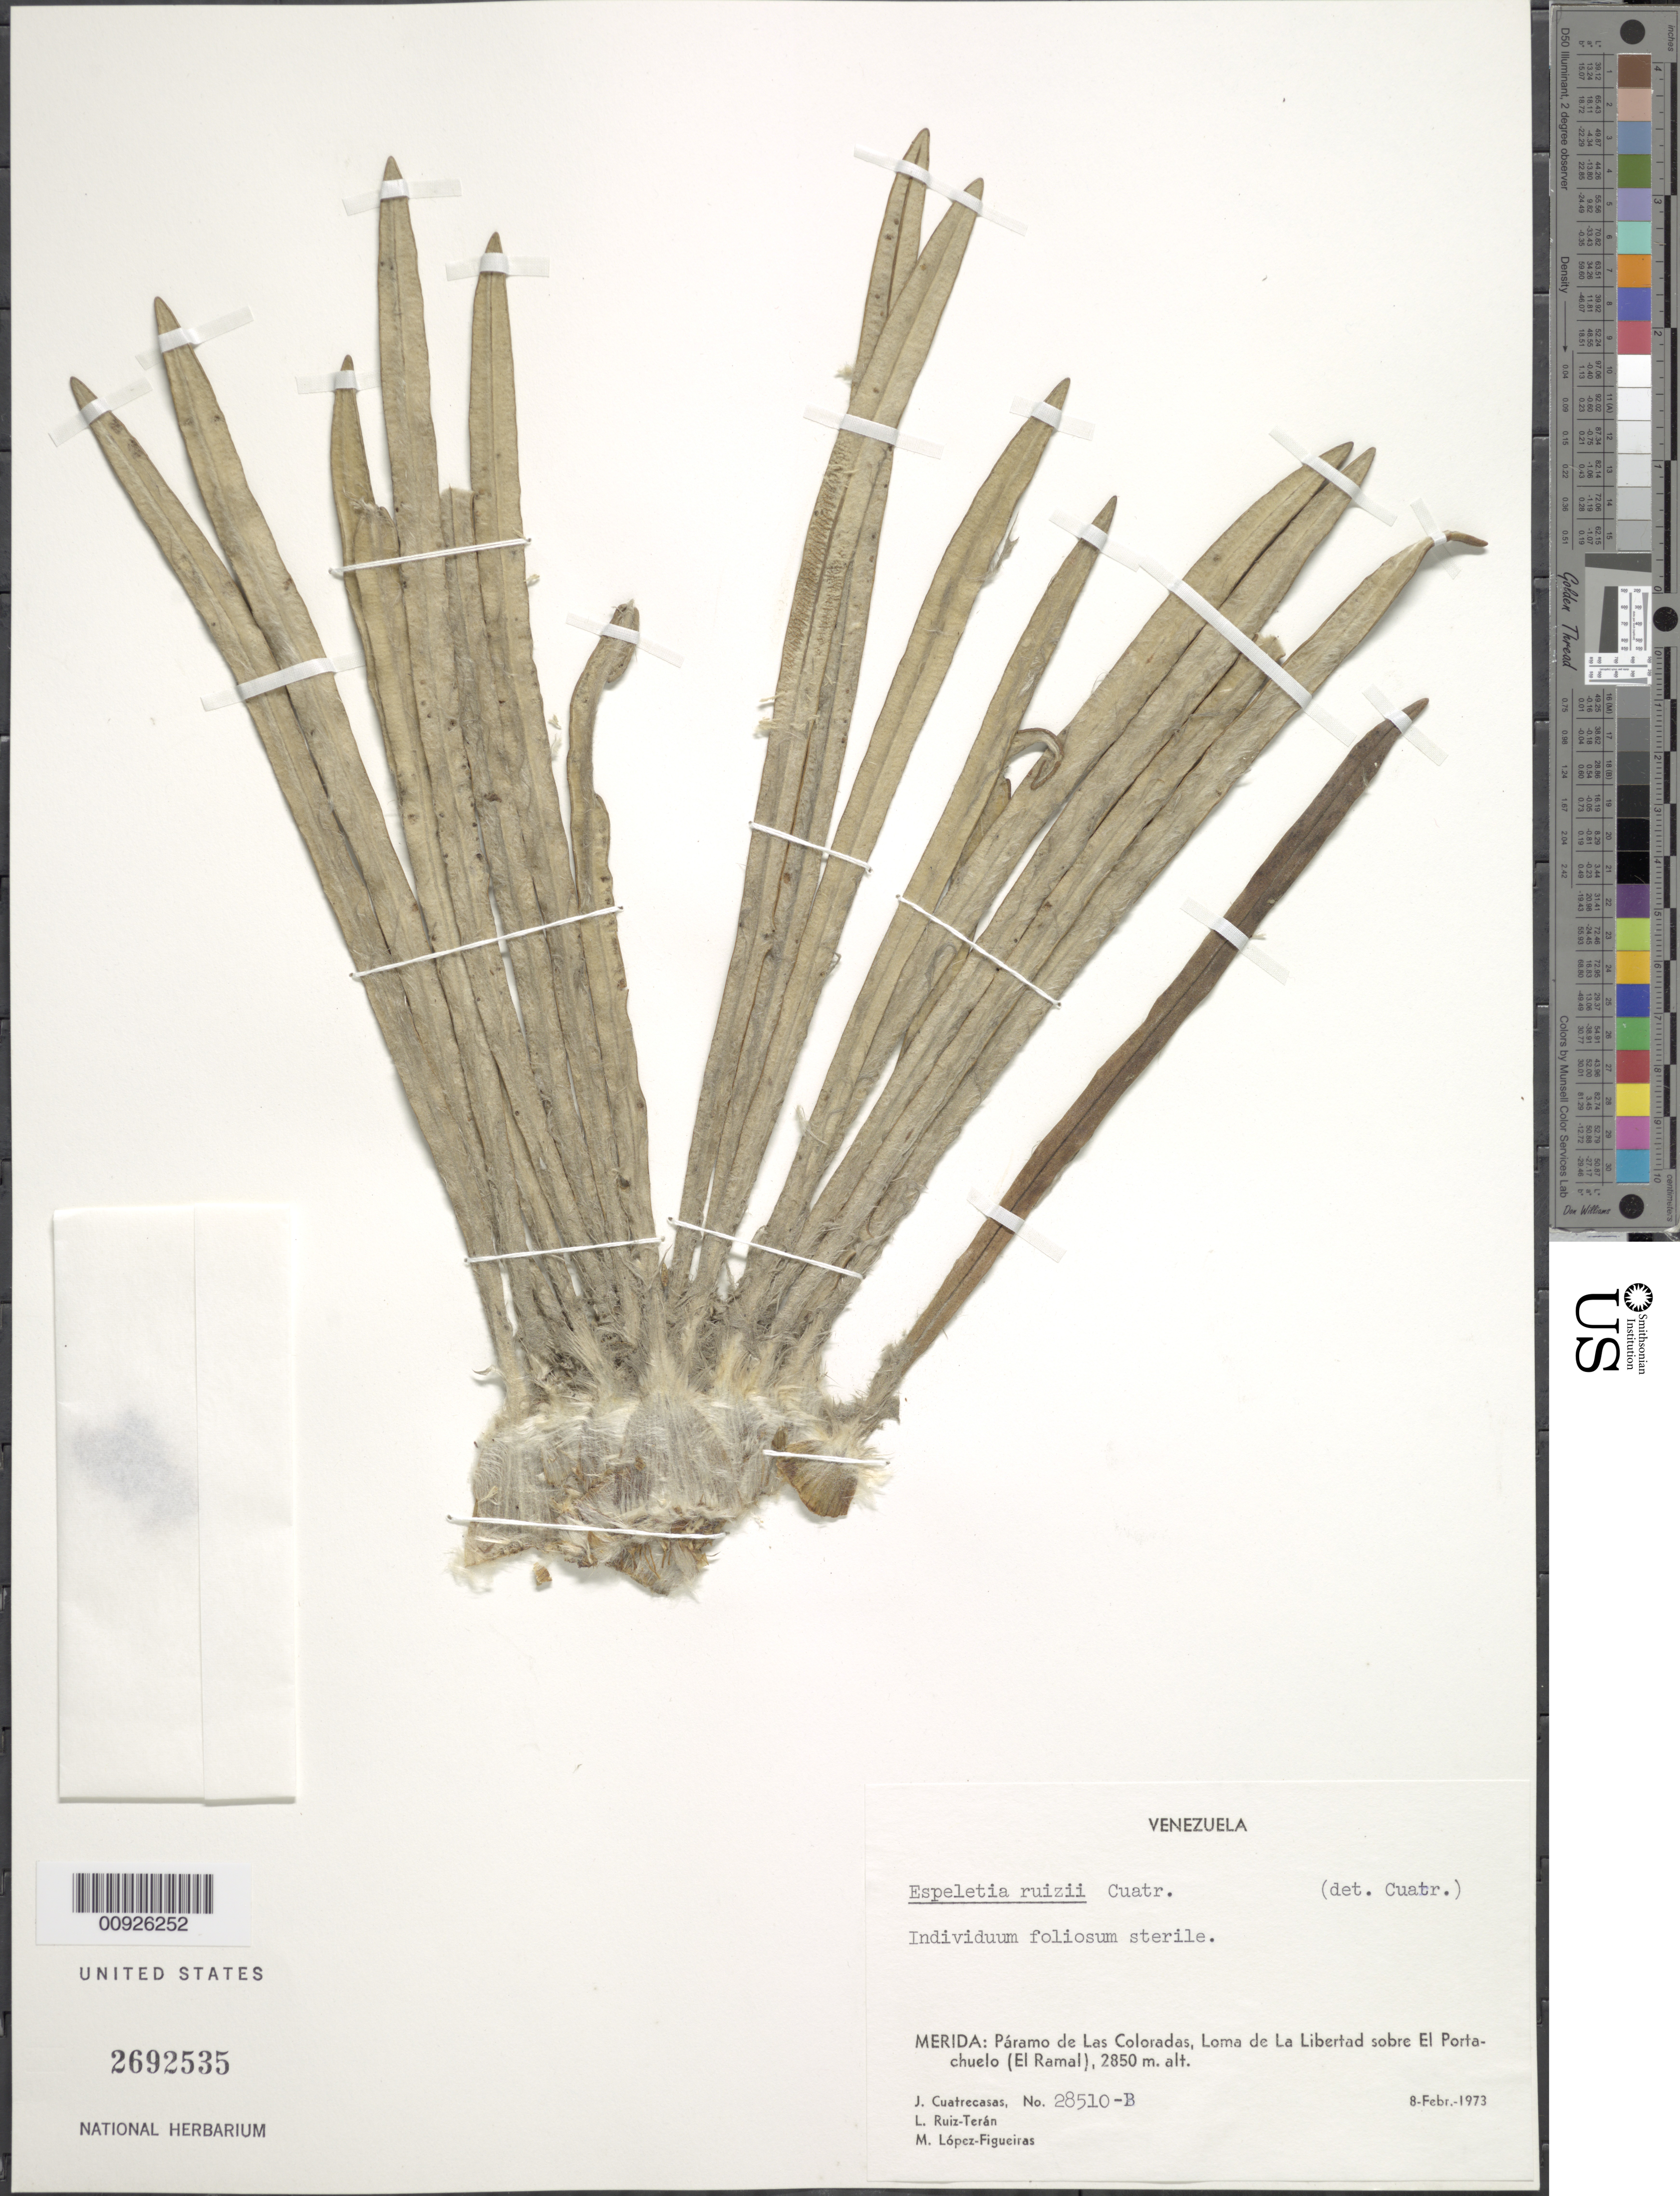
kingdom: Plantae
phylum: Tracheophyta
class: Magnoliopsida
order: Asterales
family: Asteraceae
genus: Ruilopezia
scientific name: Ruilopezia ruizii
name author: (Cuatrec.) Cuatrec.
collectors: J. Cuatrecasas, L. E. Ruíz-Terán & M. López Figueiras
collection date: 1973-02-08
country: Venezuela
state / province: Mérida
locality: Páramo de las Coloradas. Loma de la Libertad sobre El Portachuelo (El Ramal).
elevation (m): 2850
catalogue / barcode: US 2692535